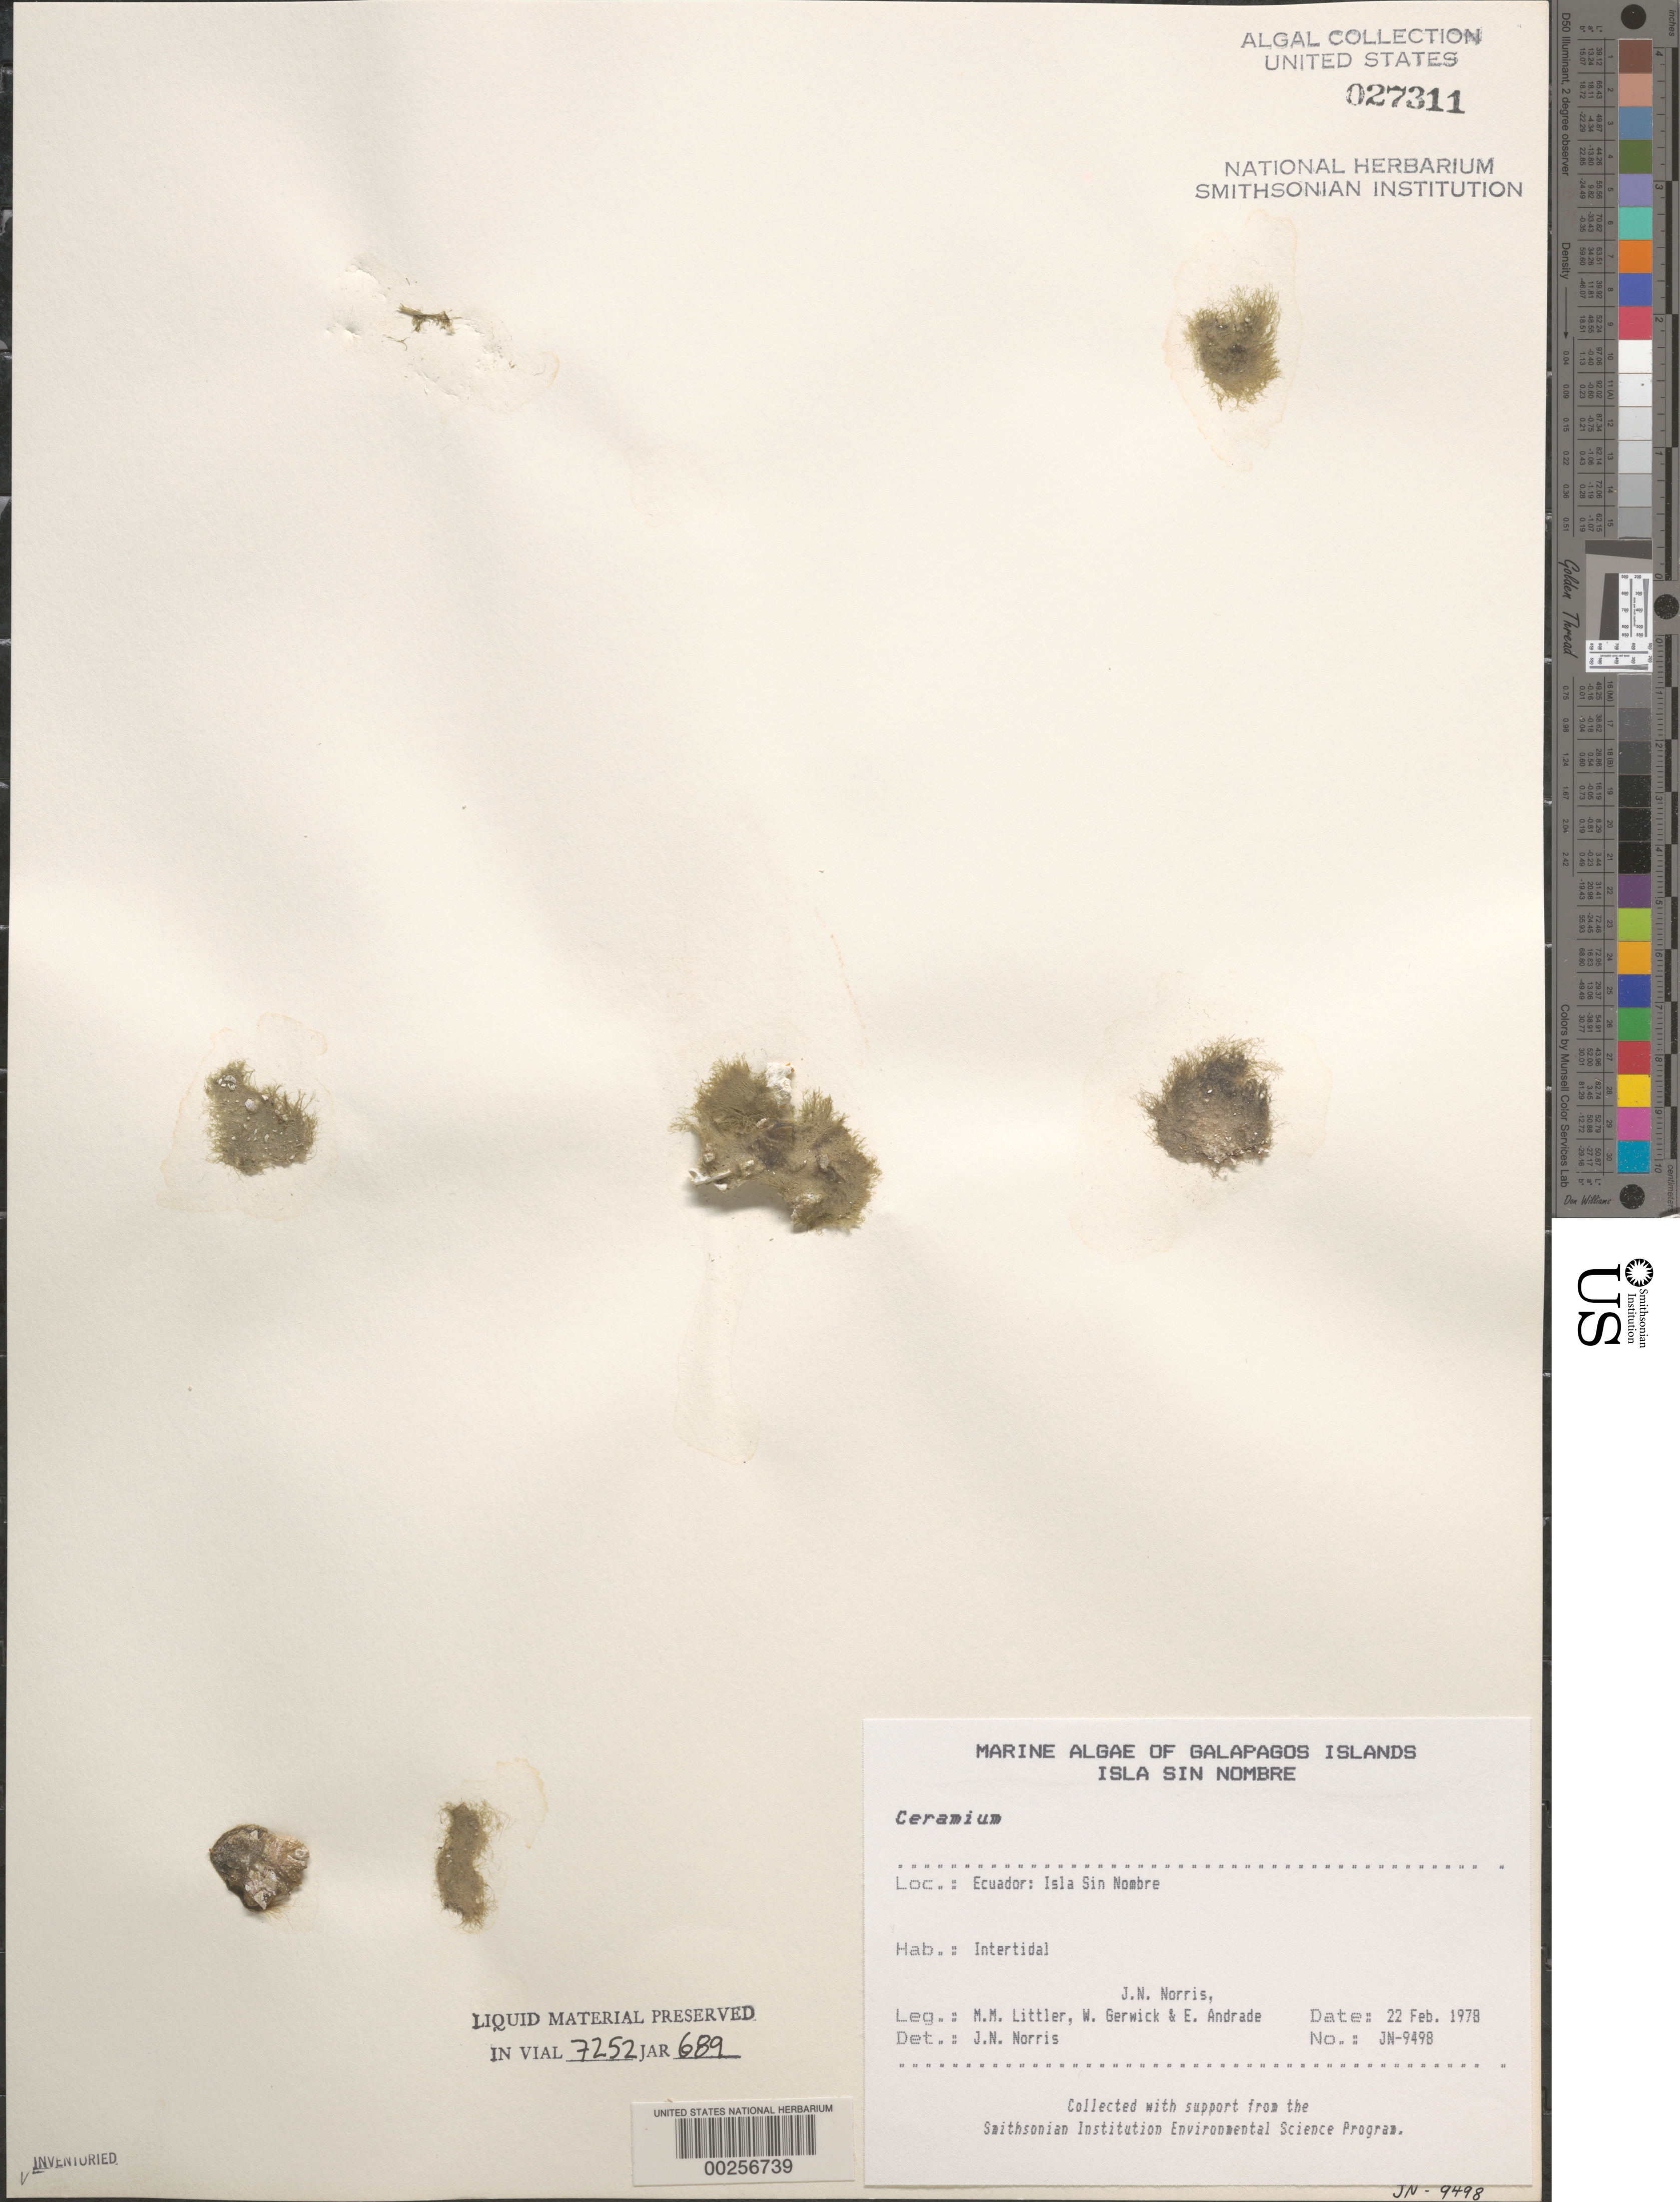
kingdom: Plantae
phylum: Rhodophyta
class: Florideophyceae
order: Ceramiales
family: Ceramiaceae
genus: Ceramium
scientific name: Ceramium sp.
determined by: Norris, James N.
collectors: J. N. Norris, M. M. Littler, W. Gerwick & E. Andrade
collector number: JN-9498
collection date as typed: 22 Feb 1978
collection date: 1978-02-22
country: Ecuador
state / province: Colón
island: Sin Nombre [Nameless]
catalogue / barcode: US 27311